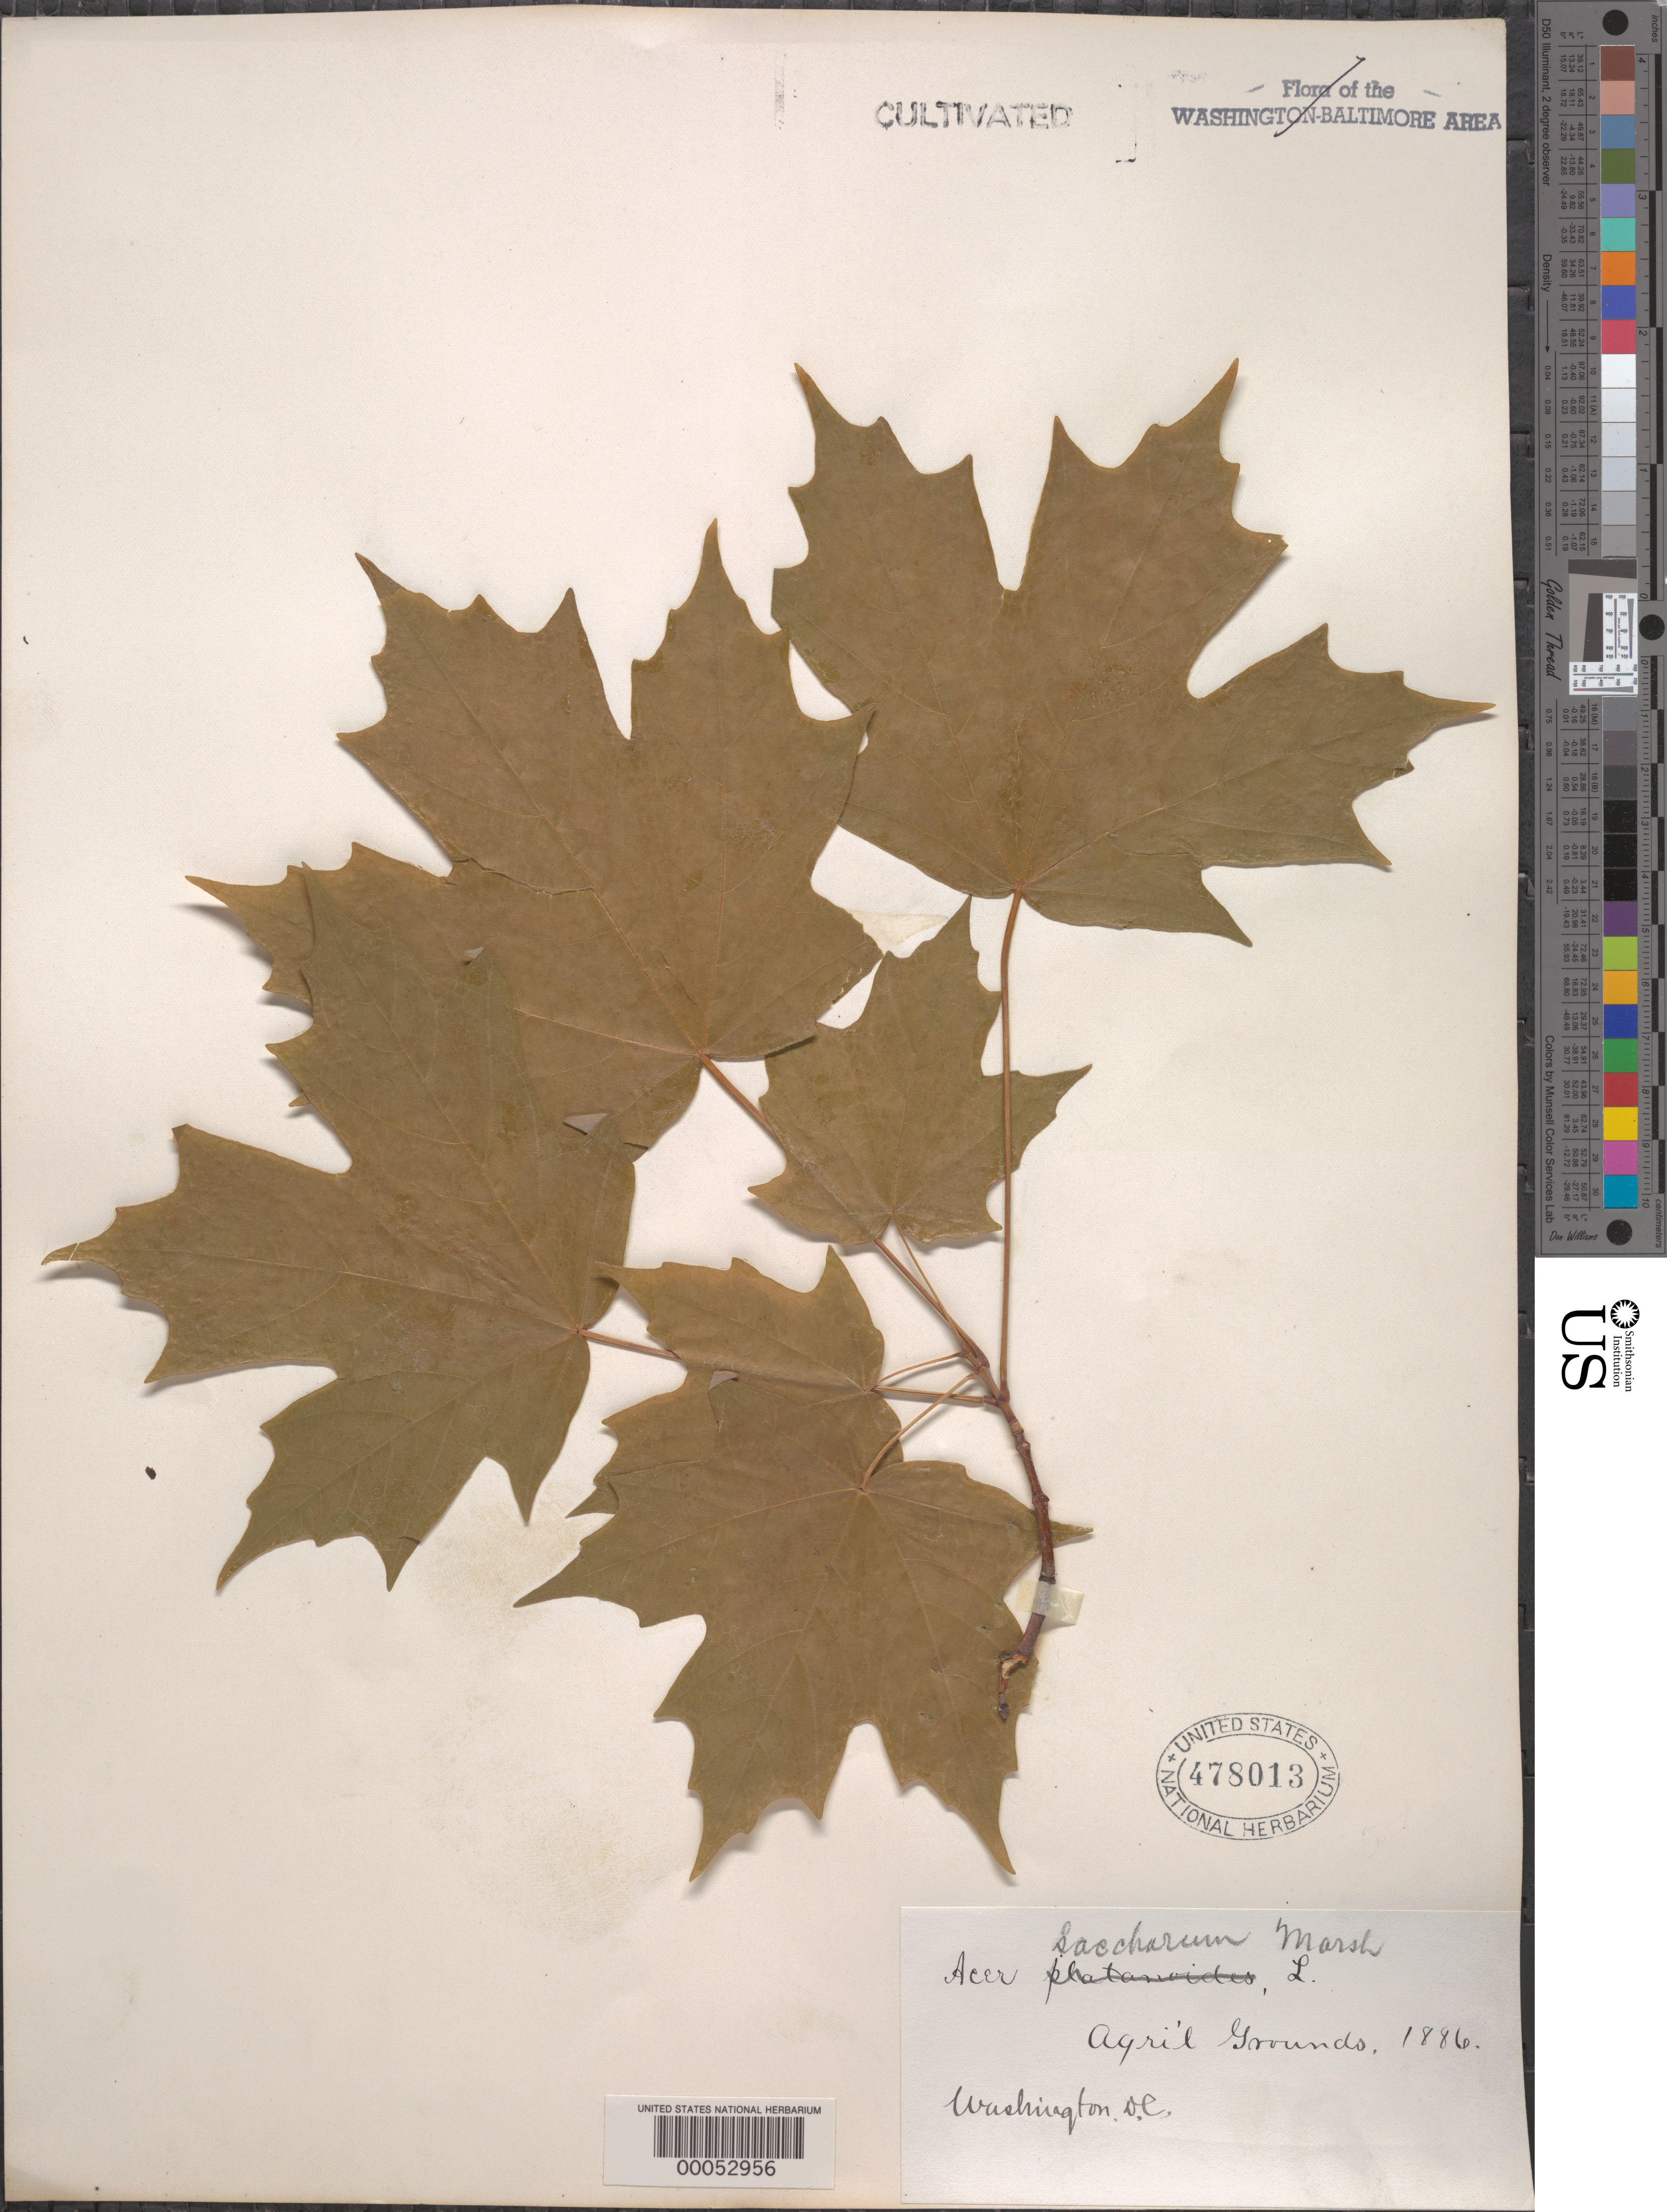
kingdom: Plantae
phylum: Tracheophyta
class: Magnoliopsida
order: Sapindales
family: Sapindaceae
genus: Acer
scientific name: Acer saccharum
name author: Marshall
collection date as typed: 1886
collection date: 1886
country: United States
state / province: District of Columbia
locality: Agriculture Dept.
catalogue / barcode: US 478013